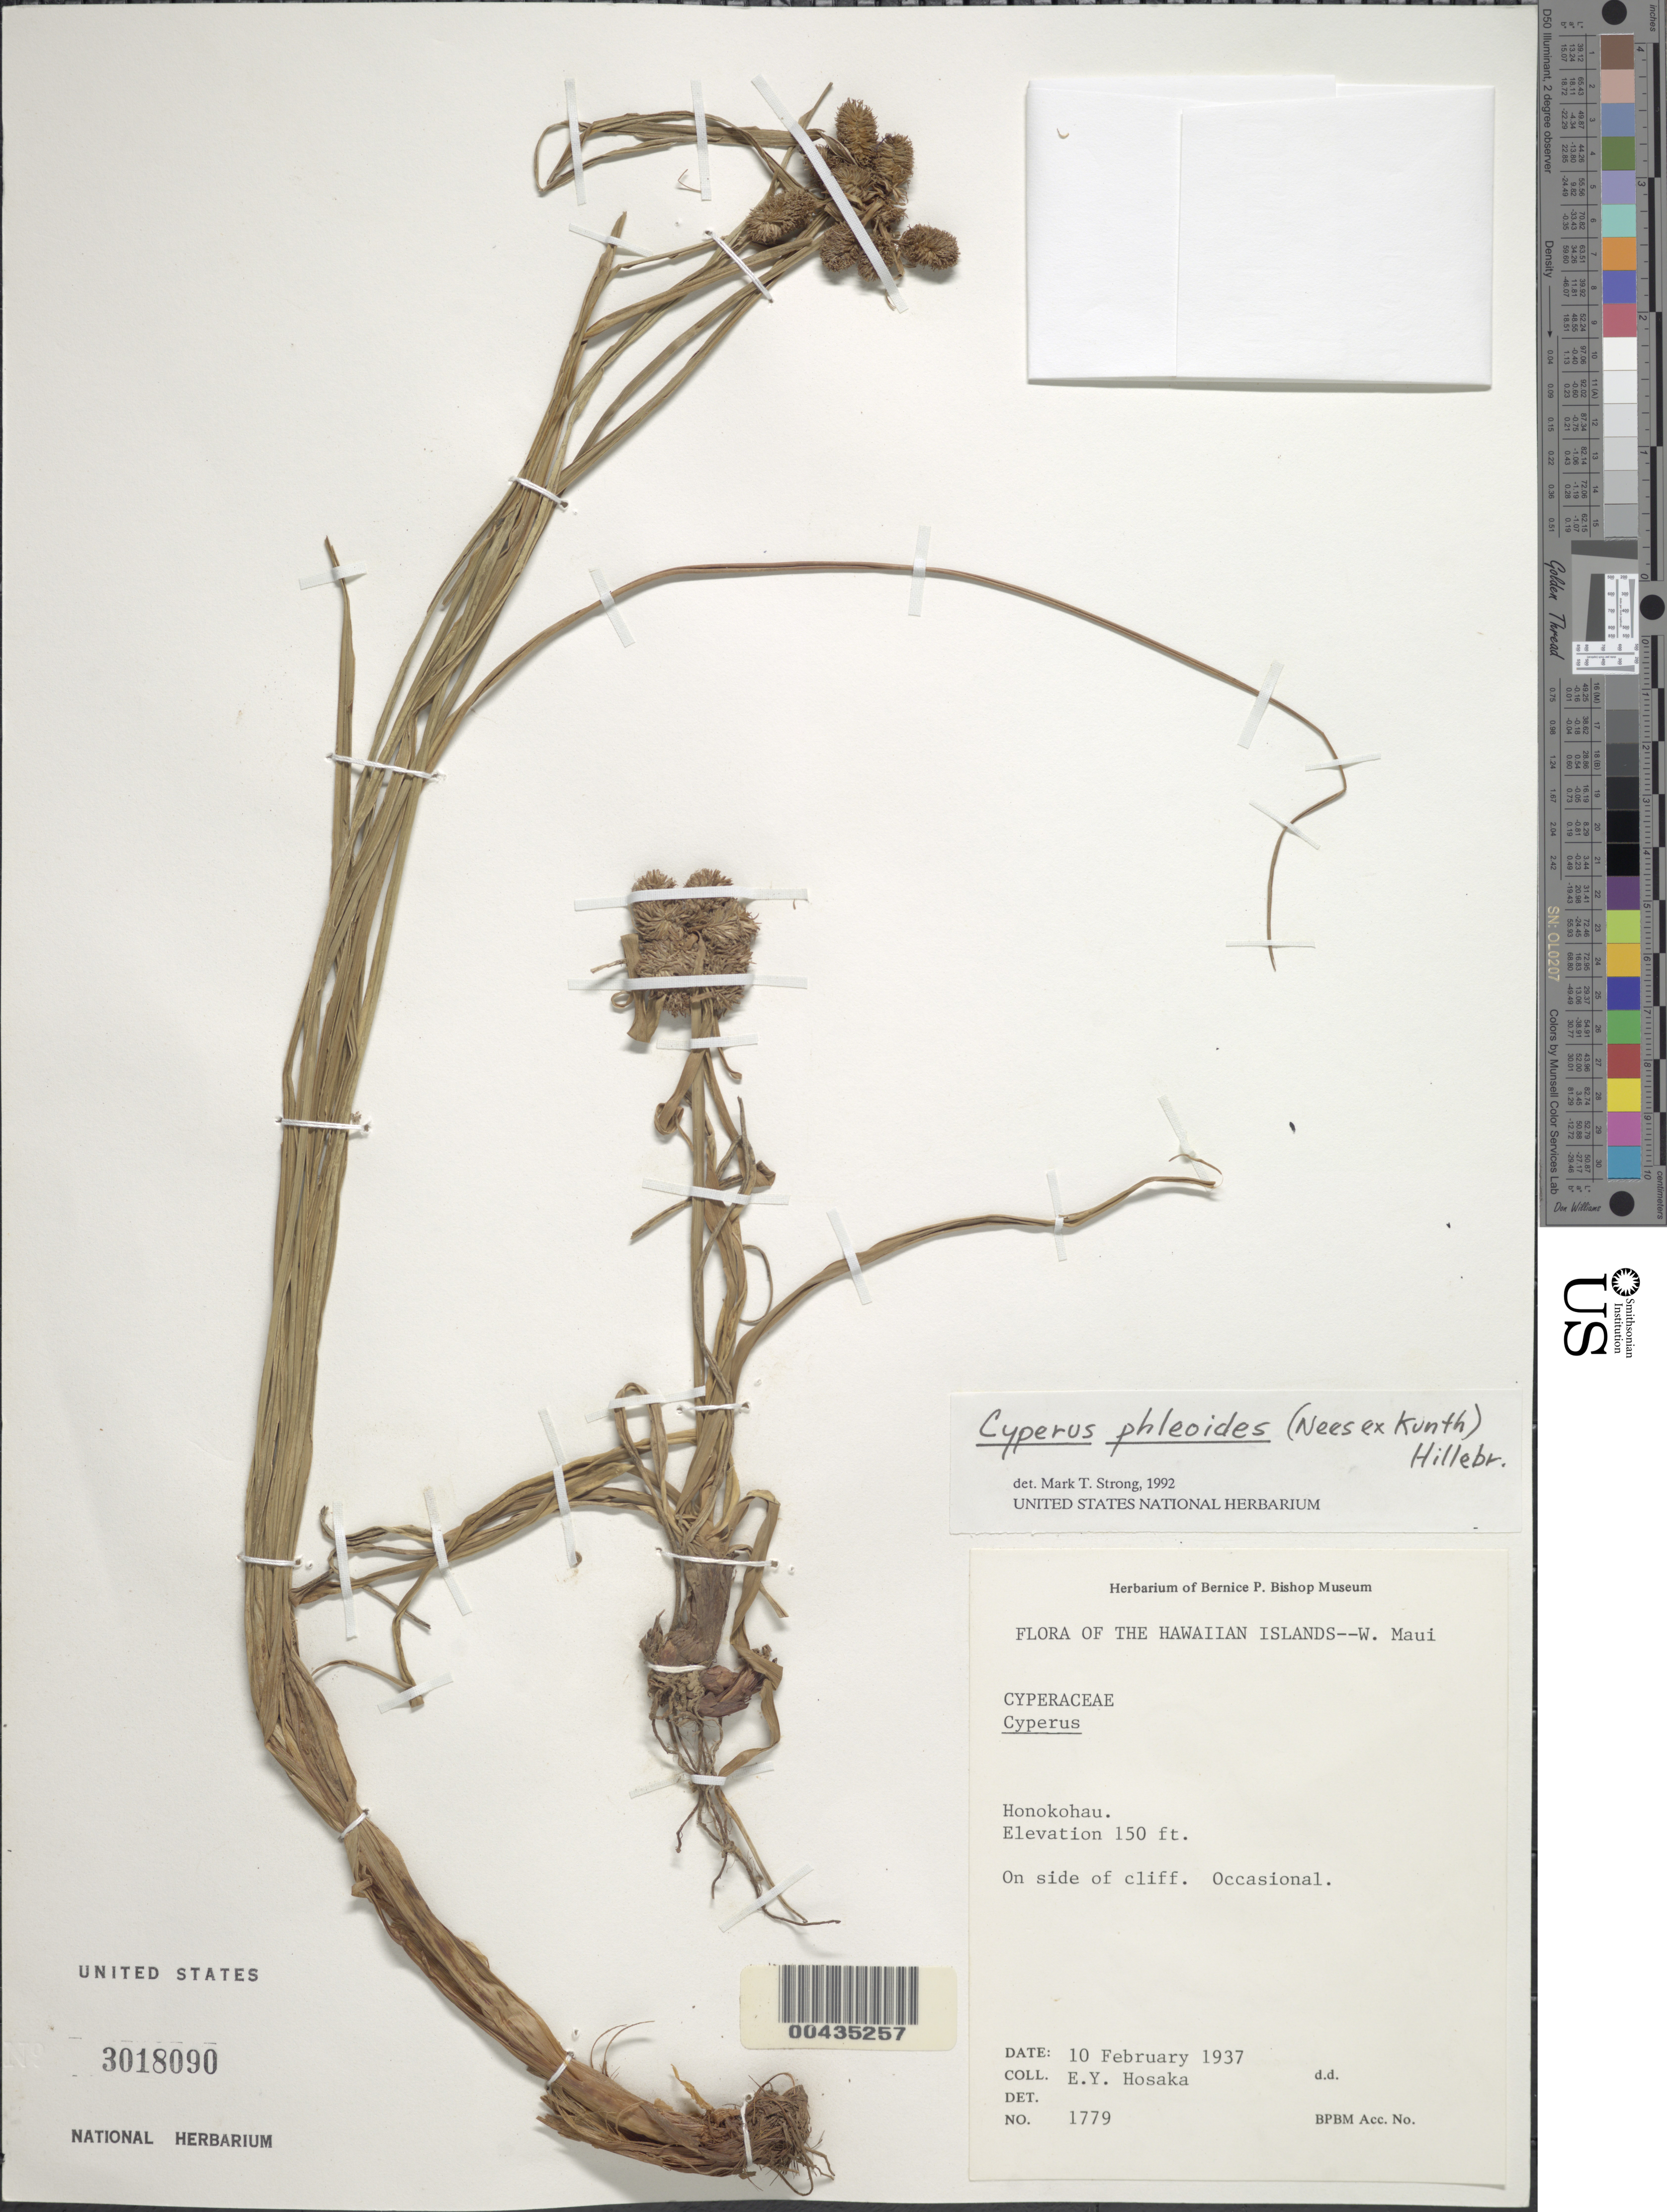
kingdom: Plantae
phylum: Tracheophyta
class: Liliopsida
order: Poales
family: Cyperaceae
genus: Cyperus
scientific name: Cyperus phleoides var. phleoides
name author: (Nees ex Kunth) Hillebr.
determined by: Strong, Mark T., (BOT), Smithsonian Institution - National Museum of Natural History (UNITED STATES)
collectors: E. Y. Hosaka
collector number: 1779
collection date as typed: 10 Feb 1937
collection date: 1937-02-10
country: United States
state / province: Hawaii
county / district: Maui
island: Maui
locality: Honokohau, West Maui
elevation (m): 46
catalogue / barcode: US 3018090